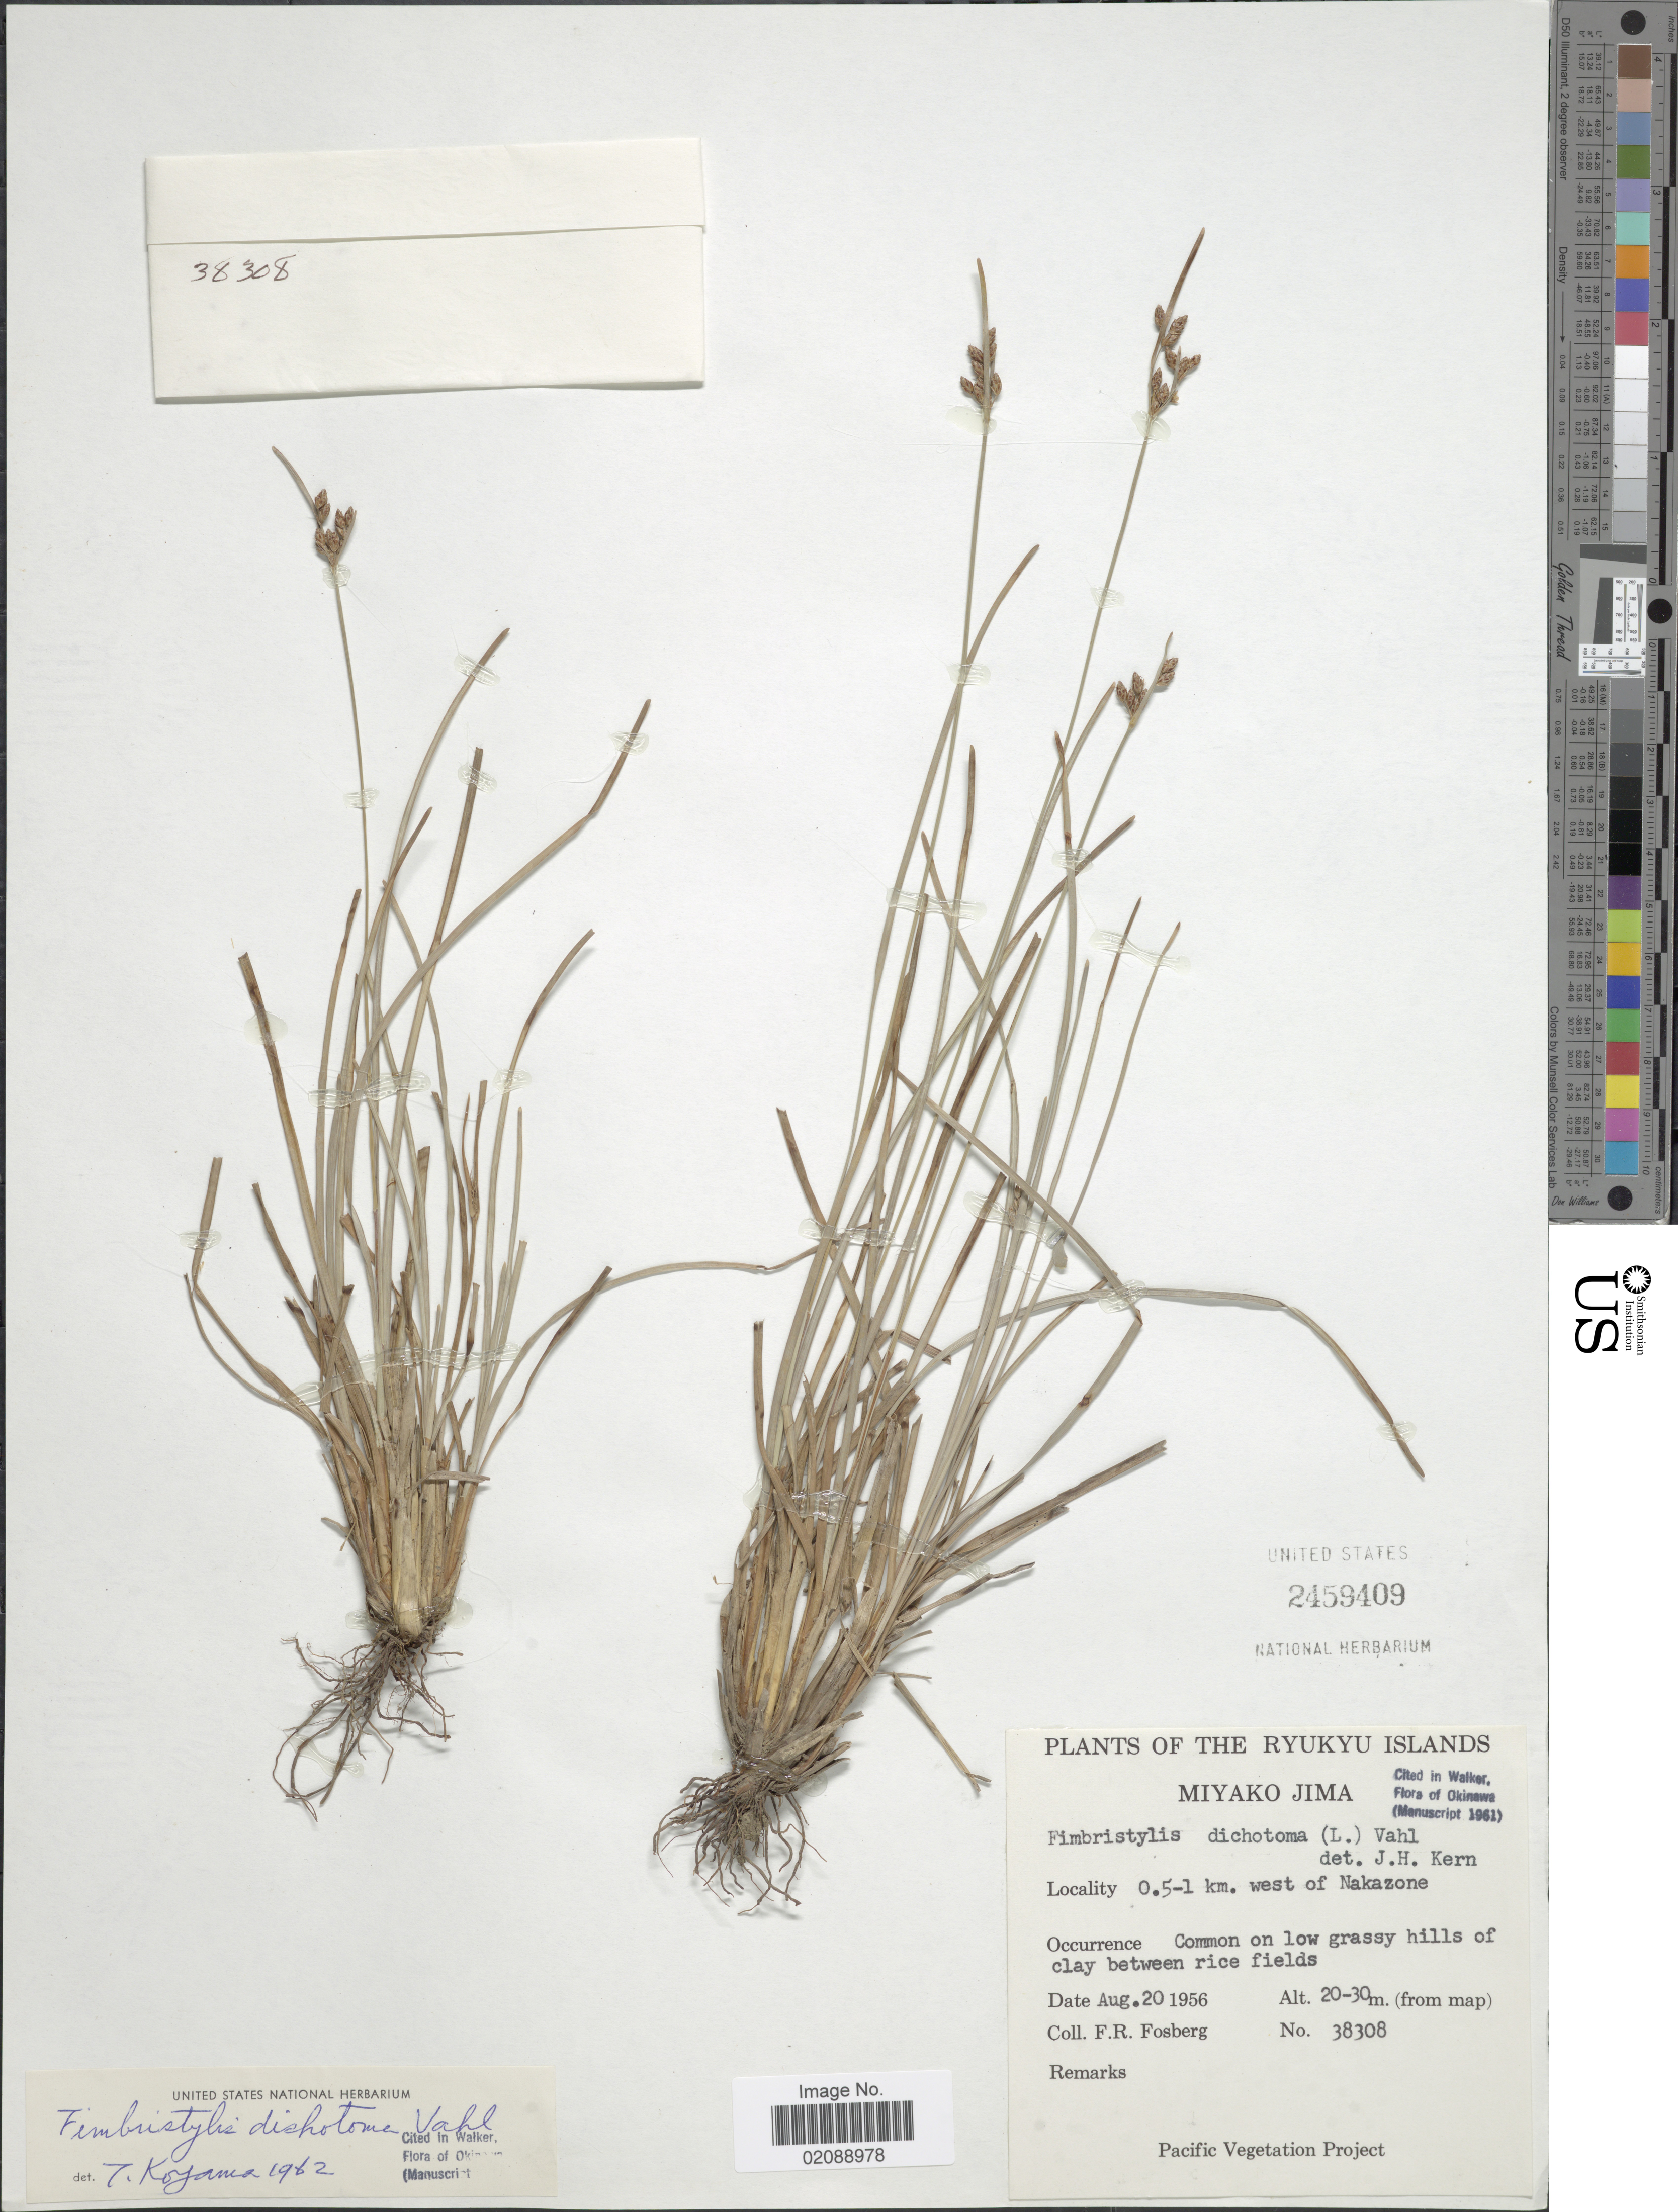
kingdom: Plantae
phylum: Tracheophyta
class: Liliopsida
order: Poales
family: Cyperaceae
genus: Fimbristylis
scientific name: Fimbristylis dichotoma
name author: (L.) Vahl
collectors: F. R. Fosberg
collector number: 38308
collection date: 1956-08-20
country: Japan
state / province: Okinawa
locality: Ryukyu Islands, Miyako Jima, 0.5-1km. west of Nakazone, common on low grassy hills of clay between rice fields.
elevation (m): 20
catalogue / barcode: US 2459409